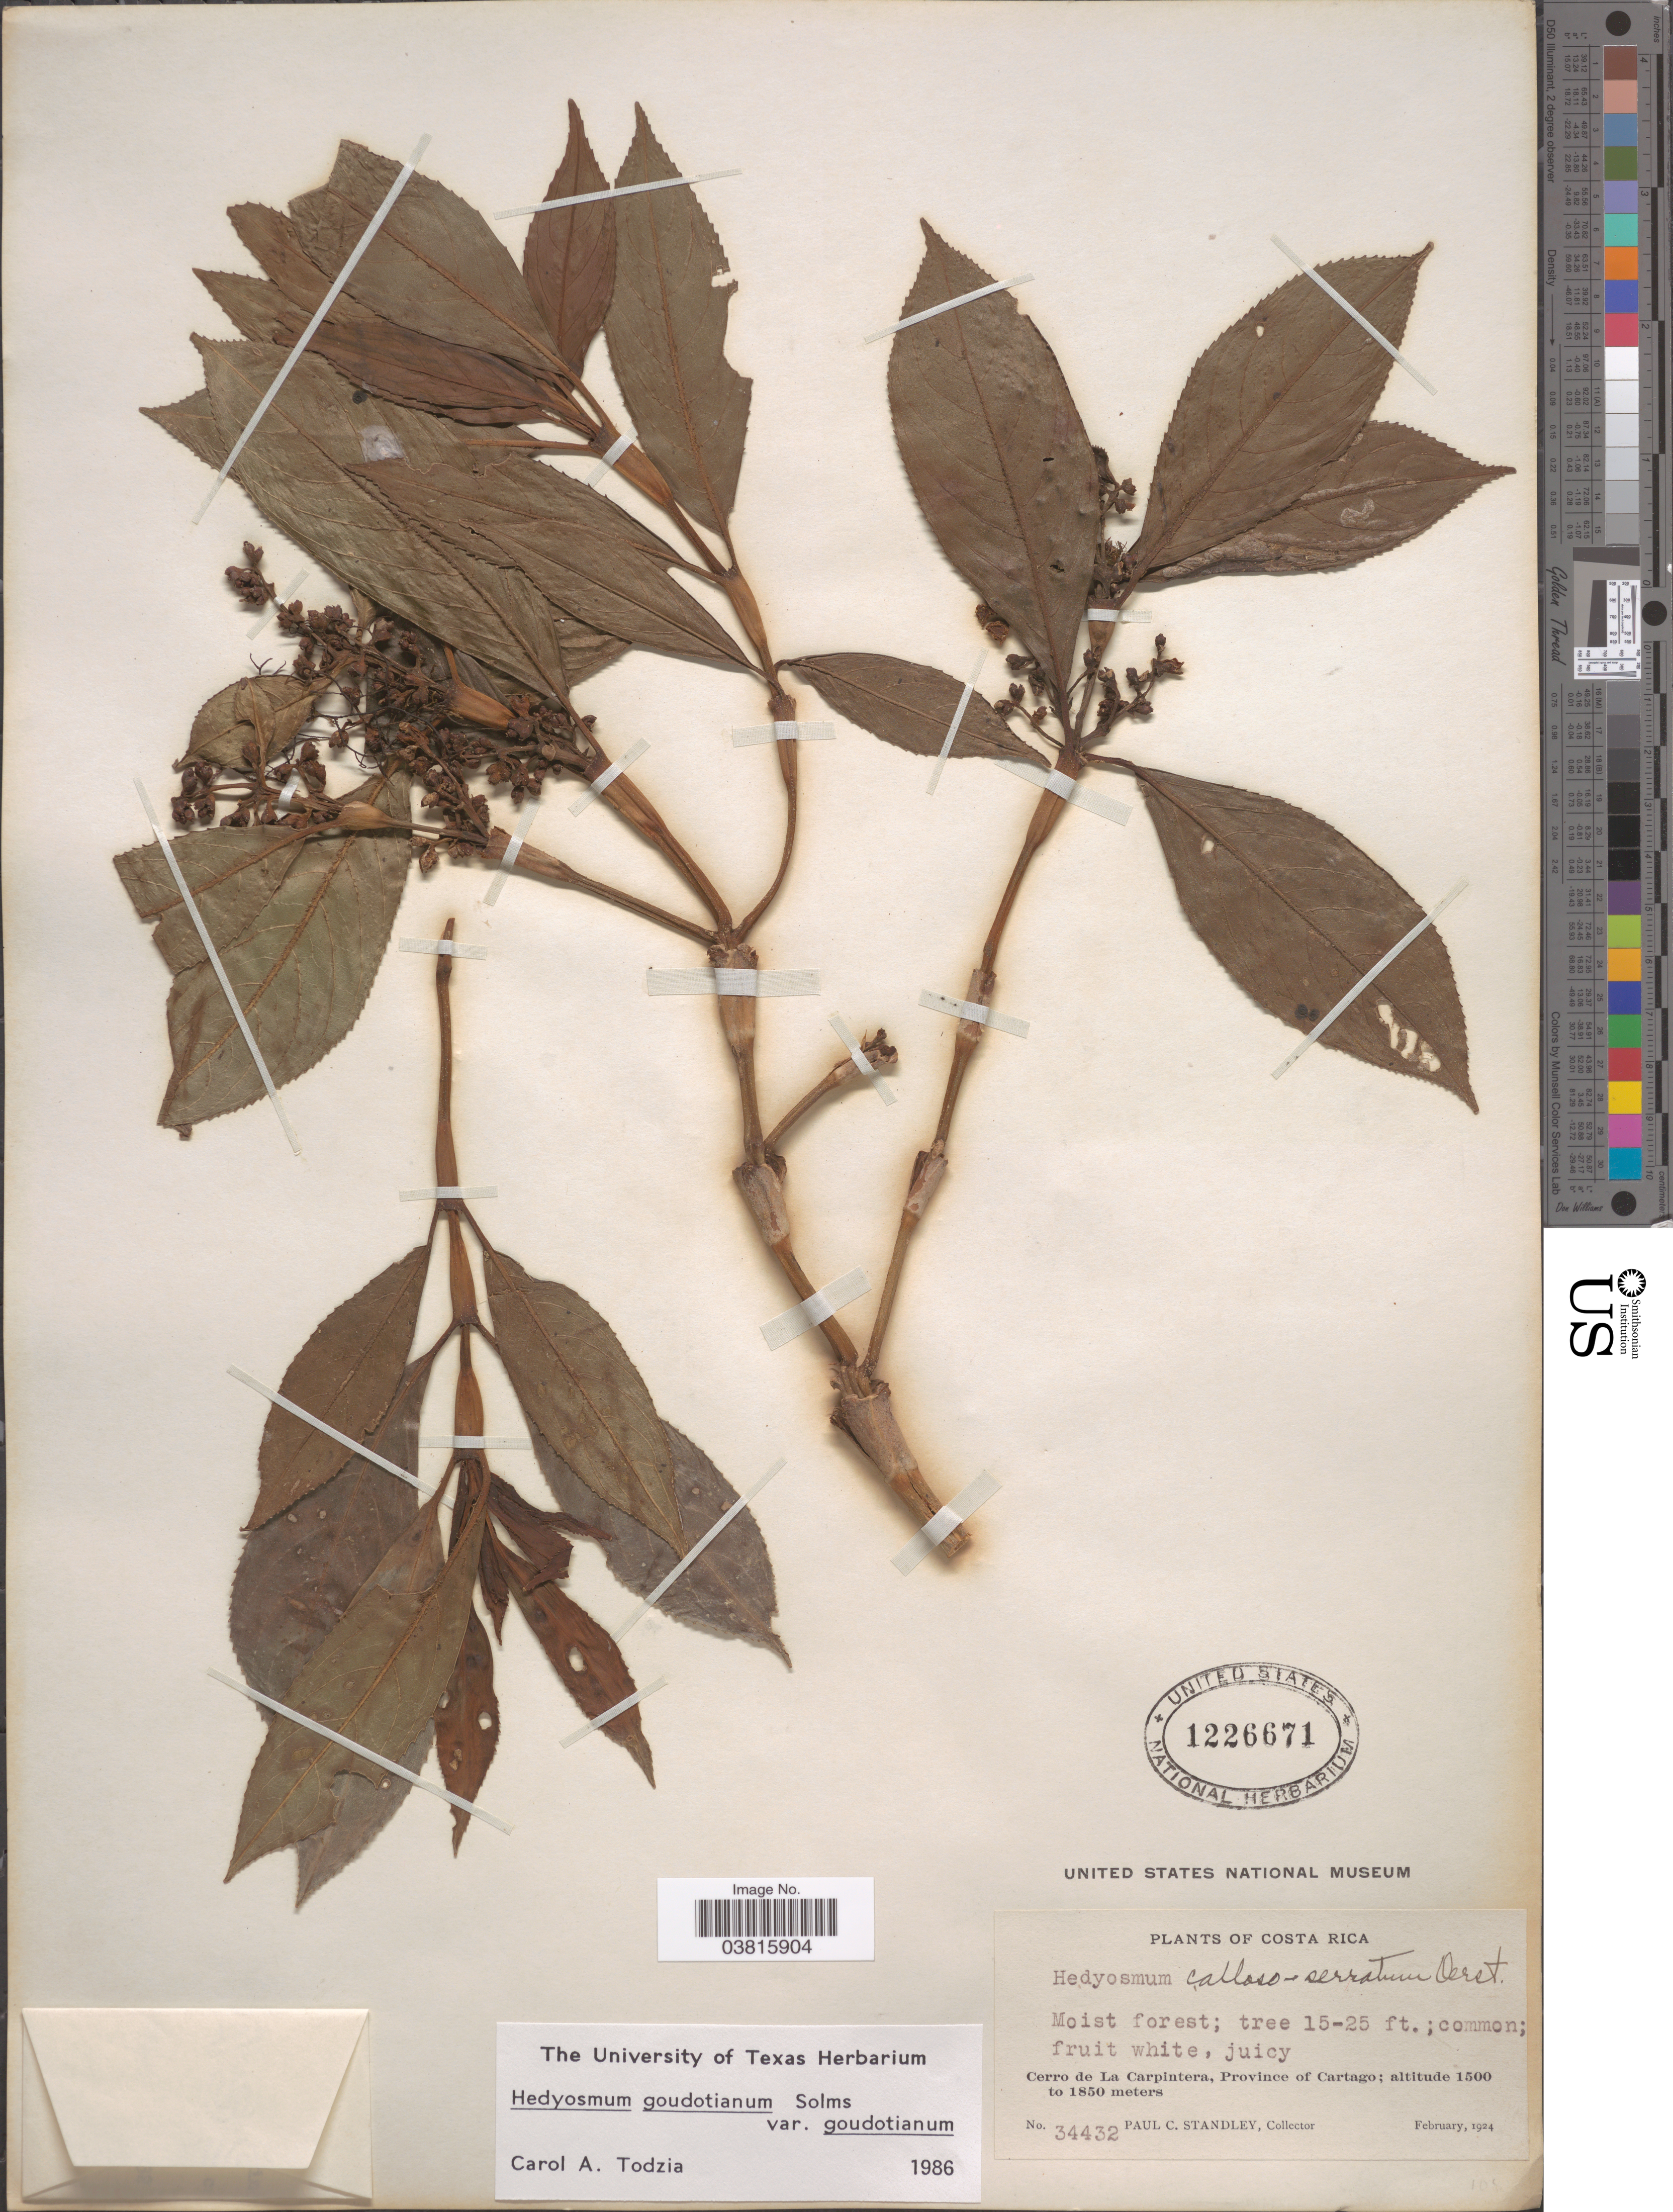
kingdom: Plantae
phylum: Tracheophyta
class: Magnoliopsida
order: Chloranthales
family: Chloranthaceae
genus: Hedyosmum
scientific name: Hedyosmum goudotianum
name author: Solms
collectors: P. C. Standley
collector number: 34432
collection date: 1924-02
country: Costa Rica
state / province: Cartago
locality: Cerro de La Carpintera.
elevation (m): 1500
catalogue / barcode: US 1226671